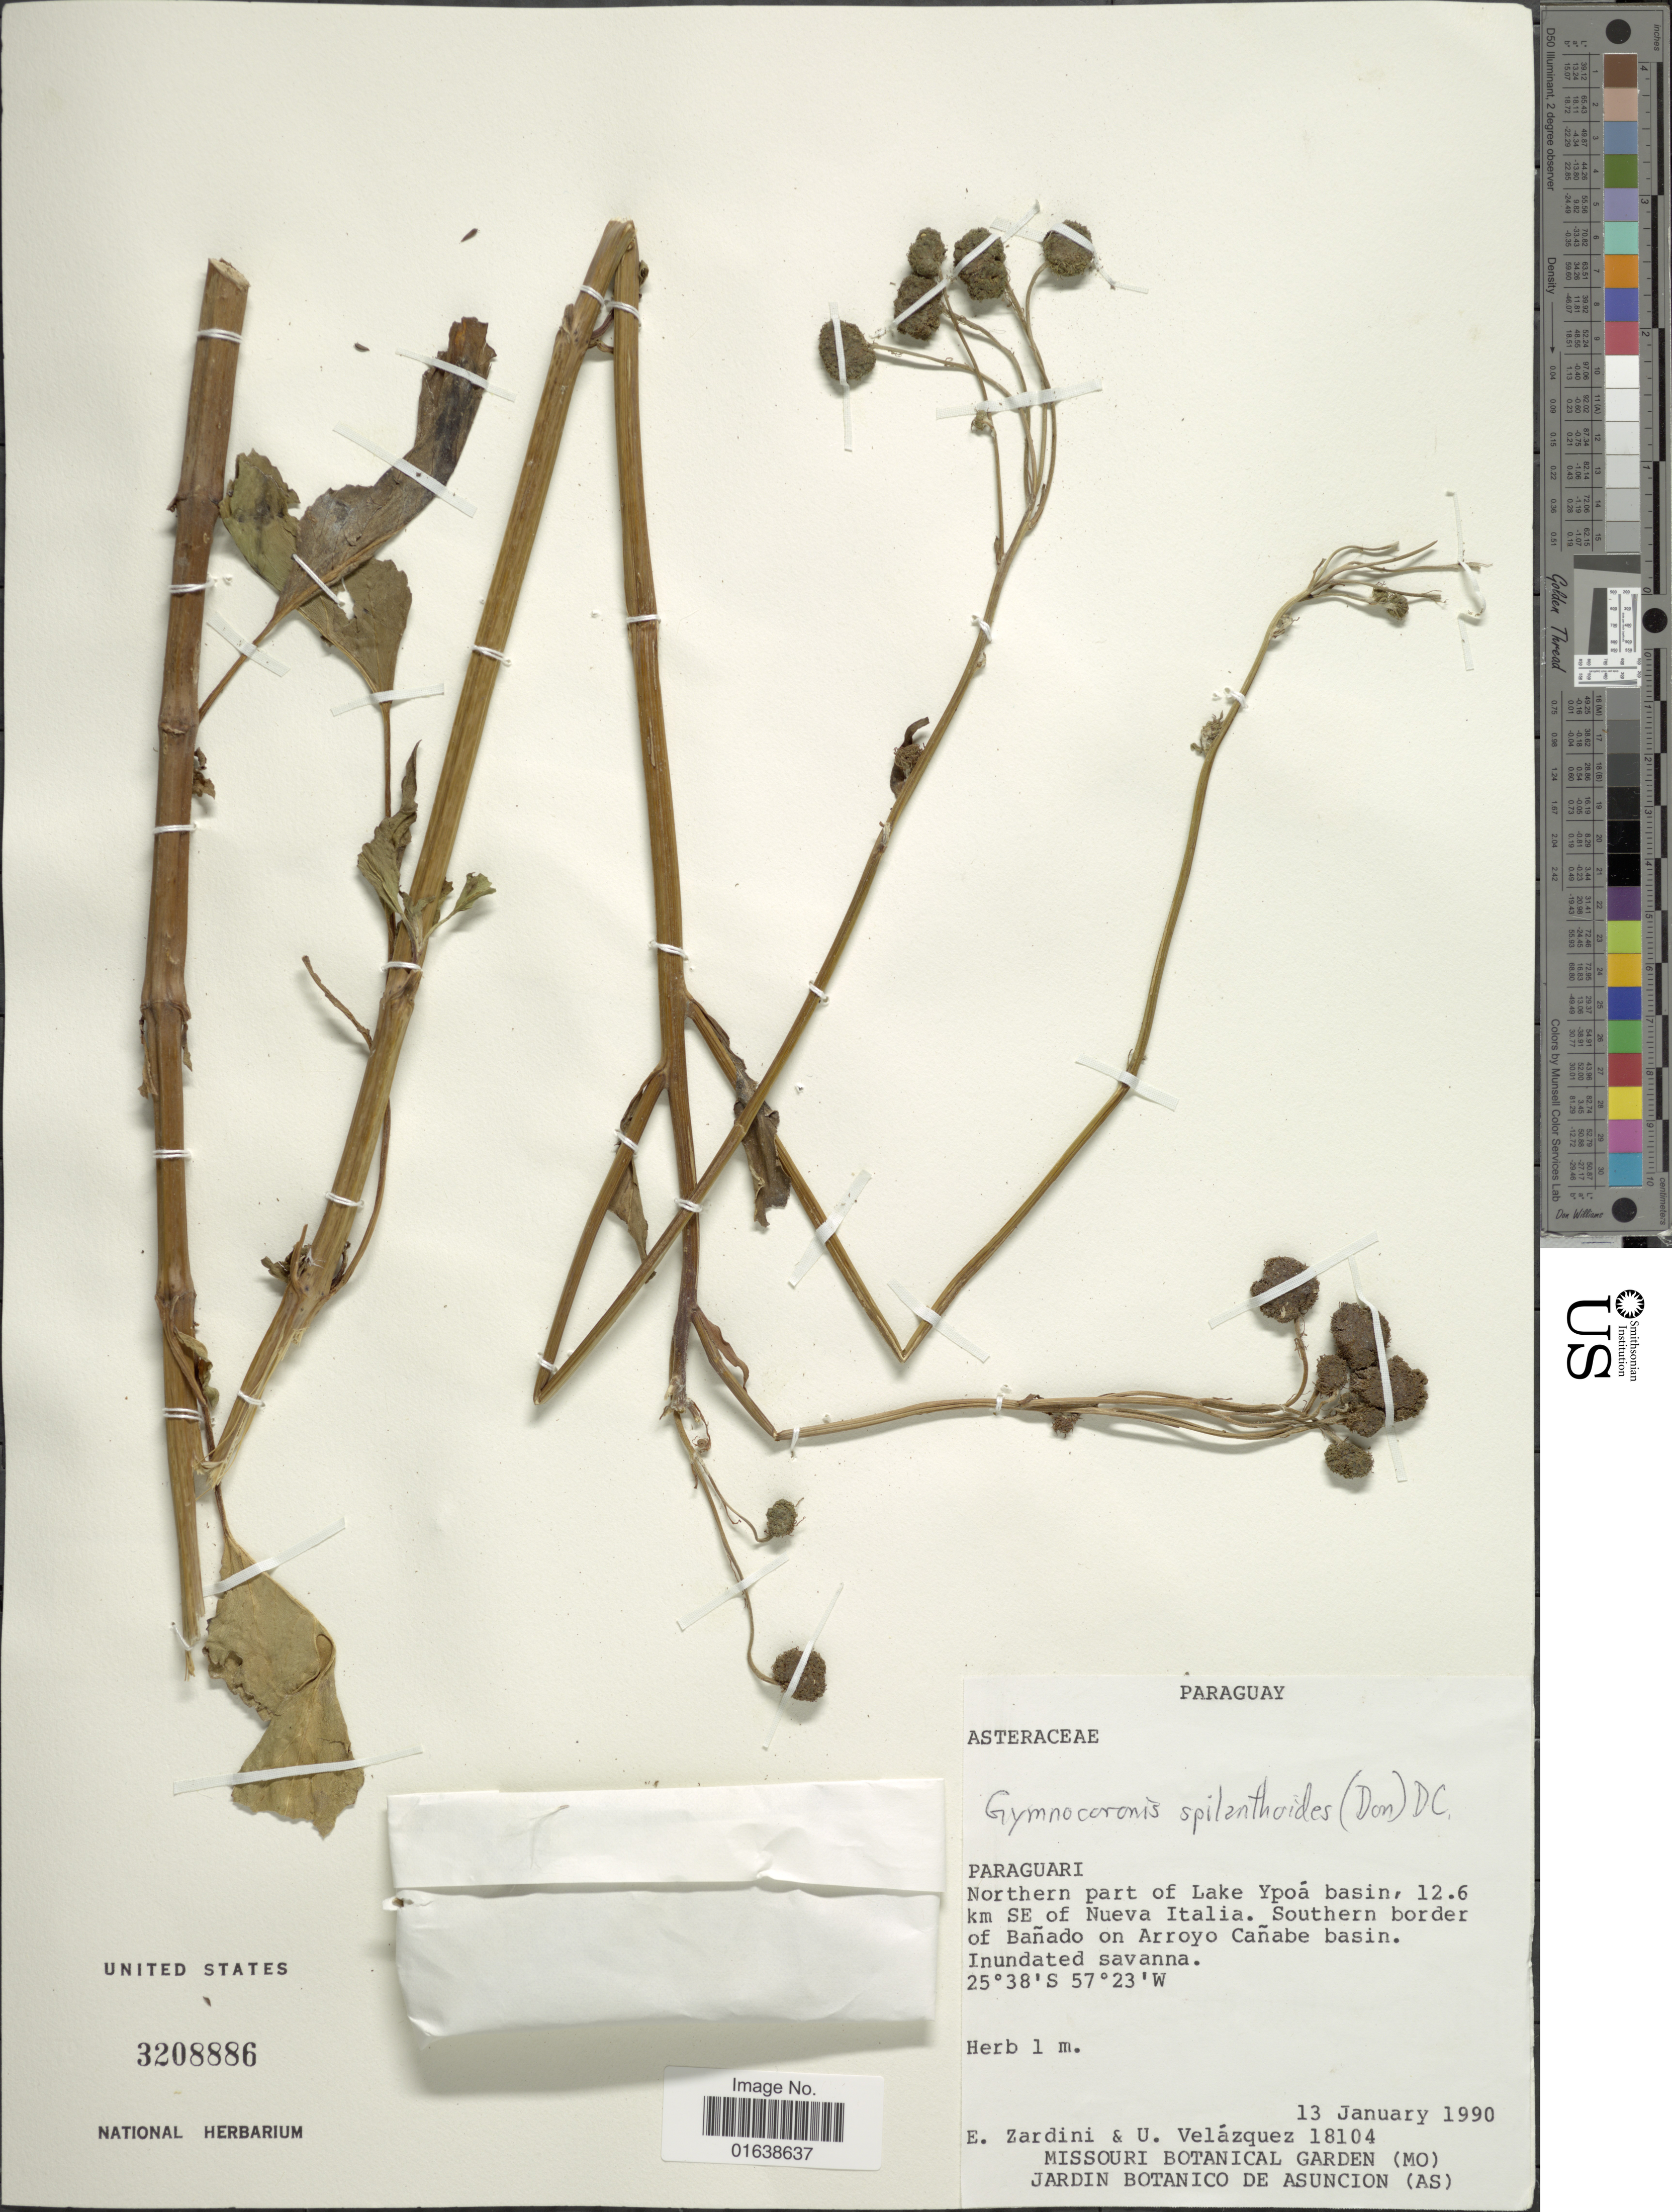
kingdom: Plantae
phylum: Tracheophyta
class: Magnoliopsida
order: Asterales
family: Asteraceae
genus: Gymnocoronis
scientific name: Gymnocoronis spilanthoides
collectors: E. M. Zardini & U. Velázquez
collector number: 18104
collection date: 1990-01-13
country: Paraguay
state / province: Paraguari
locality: Paraguay. Paraguari. Northern part of Lake Ypoa basin, 12.6 km SE of Nueva Italia. Southern border of Bañado on Arroyo Canabe basin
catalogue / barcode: US 3208886